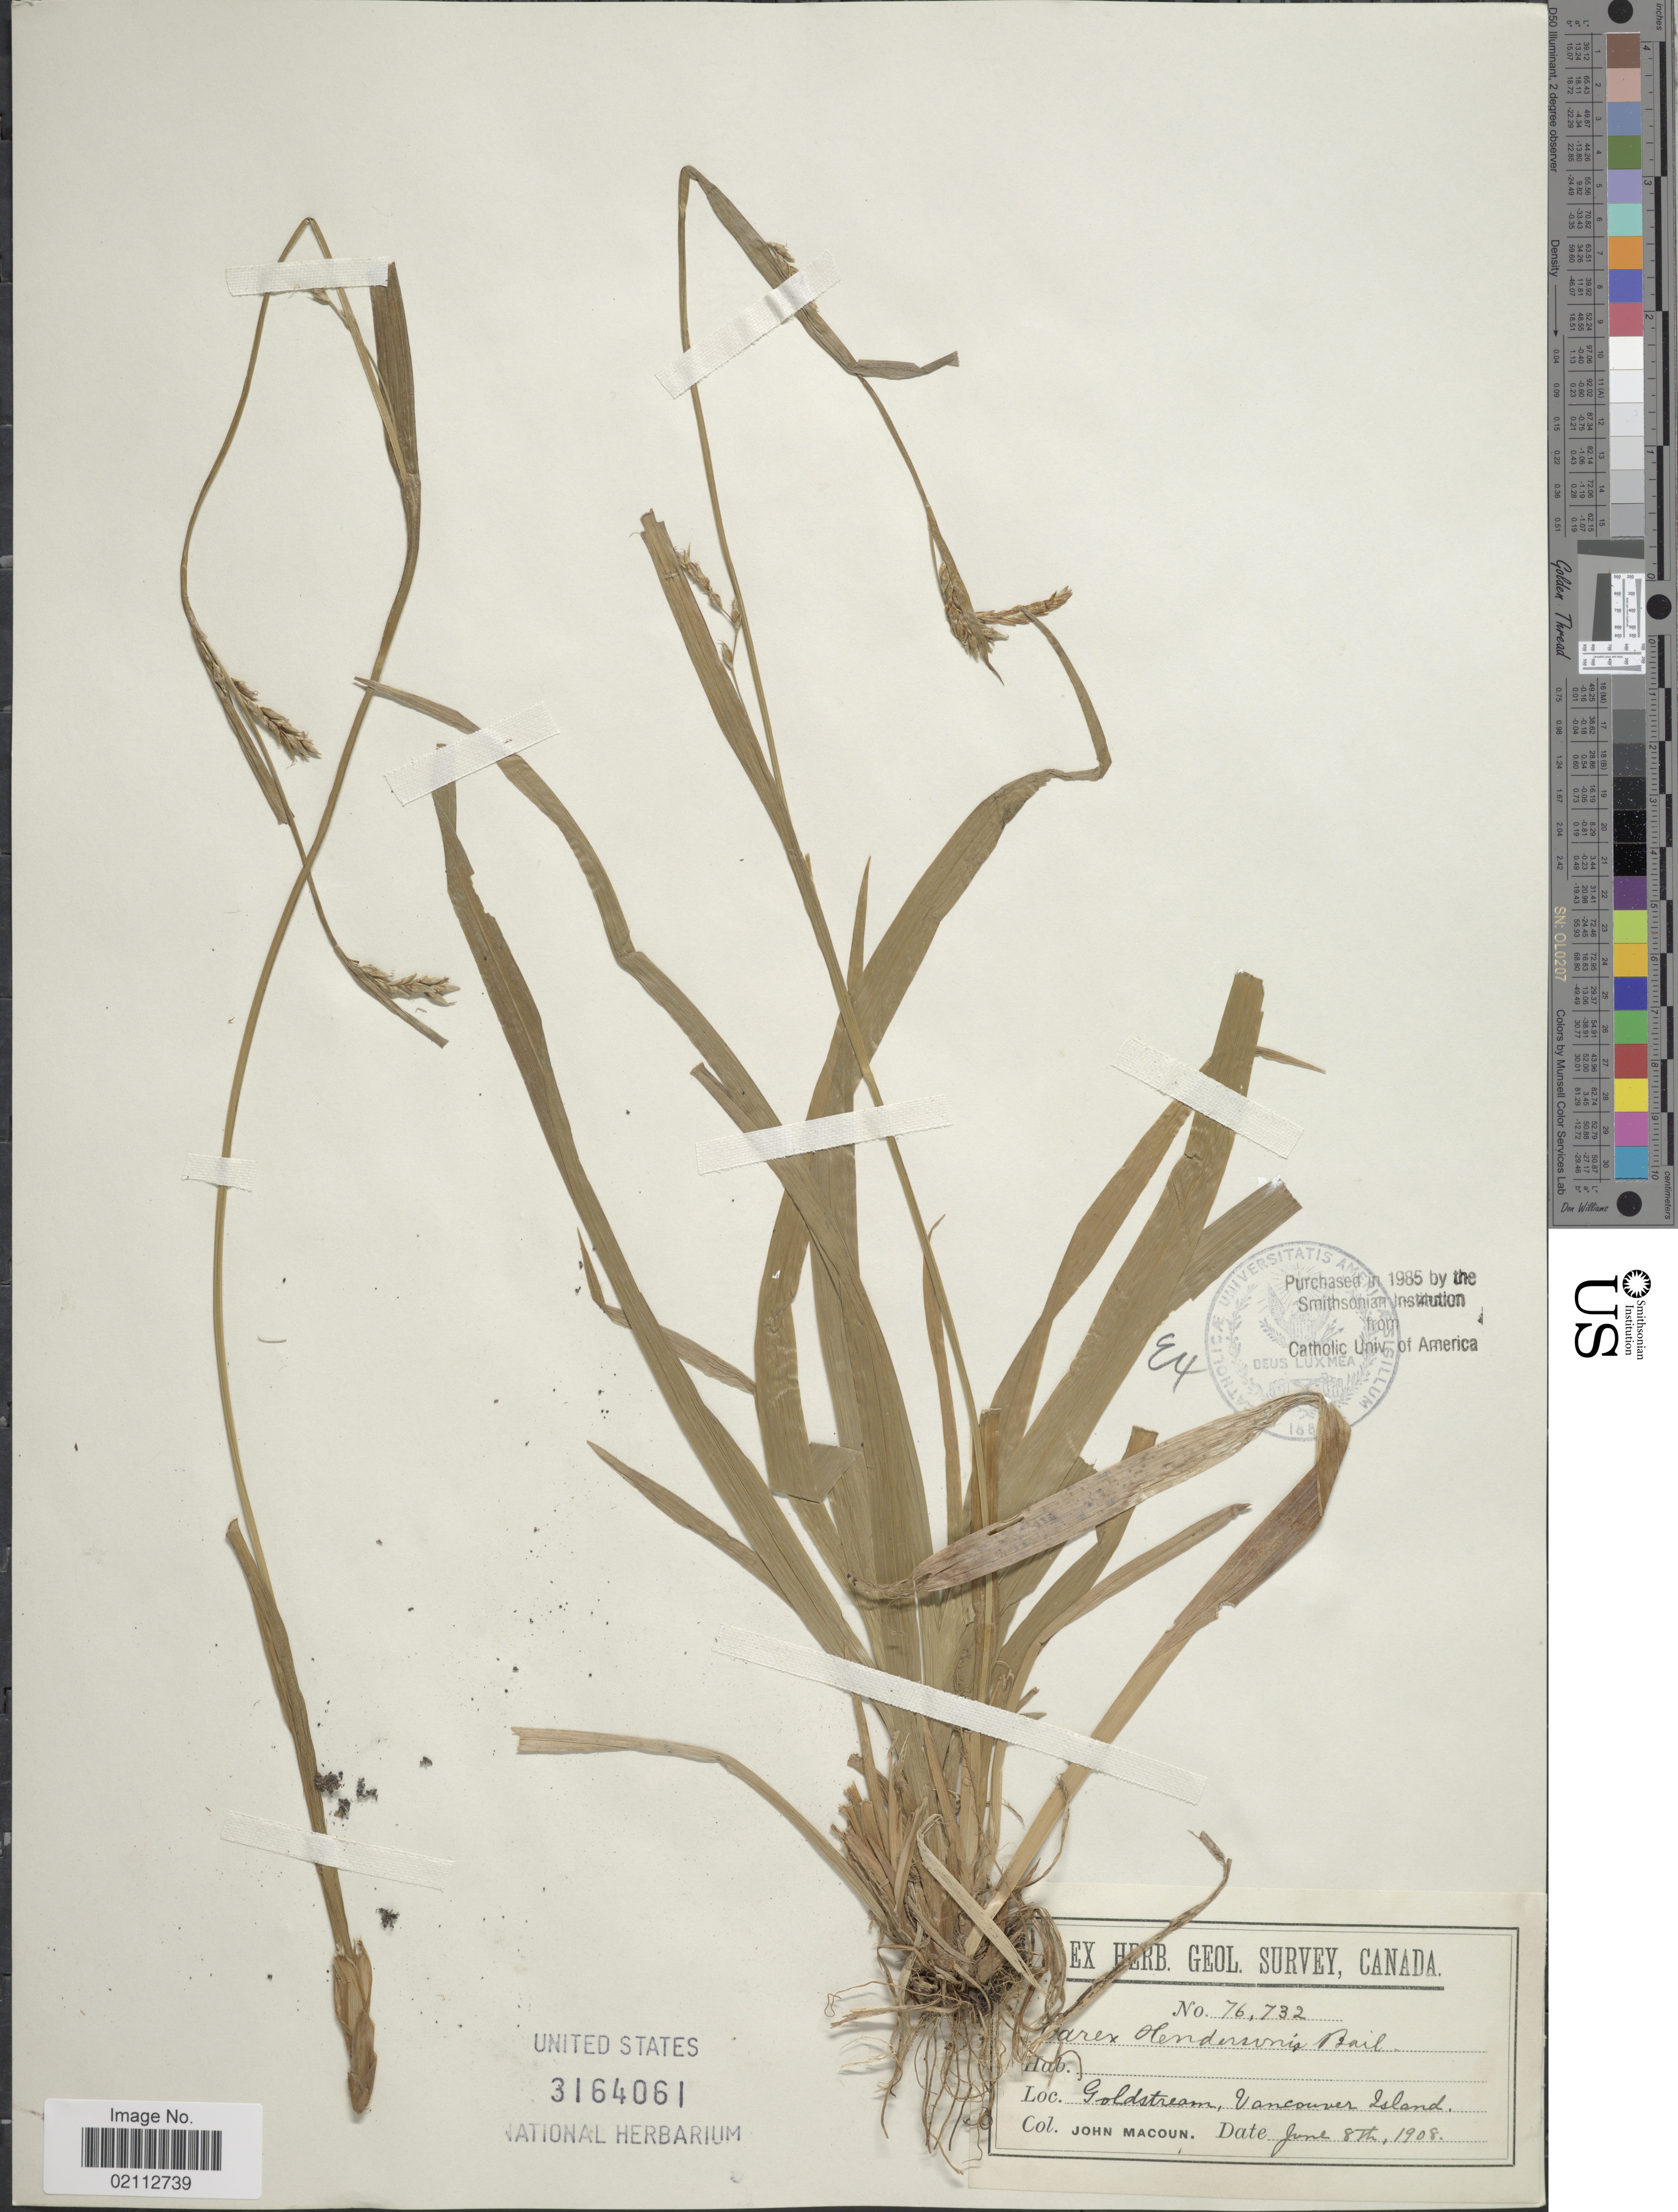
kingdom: Plantae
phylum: Tracheophyta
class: Liliopsida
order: Poales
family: Cyperaceae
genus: Carex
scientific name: Carex hendersonii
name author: L.H. Bailey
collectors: J. Macoun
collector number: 76732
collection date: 1908-06-08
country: Canada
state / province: British Columbia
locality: Vancouver Island. Goldstream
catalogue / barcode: US 3164061